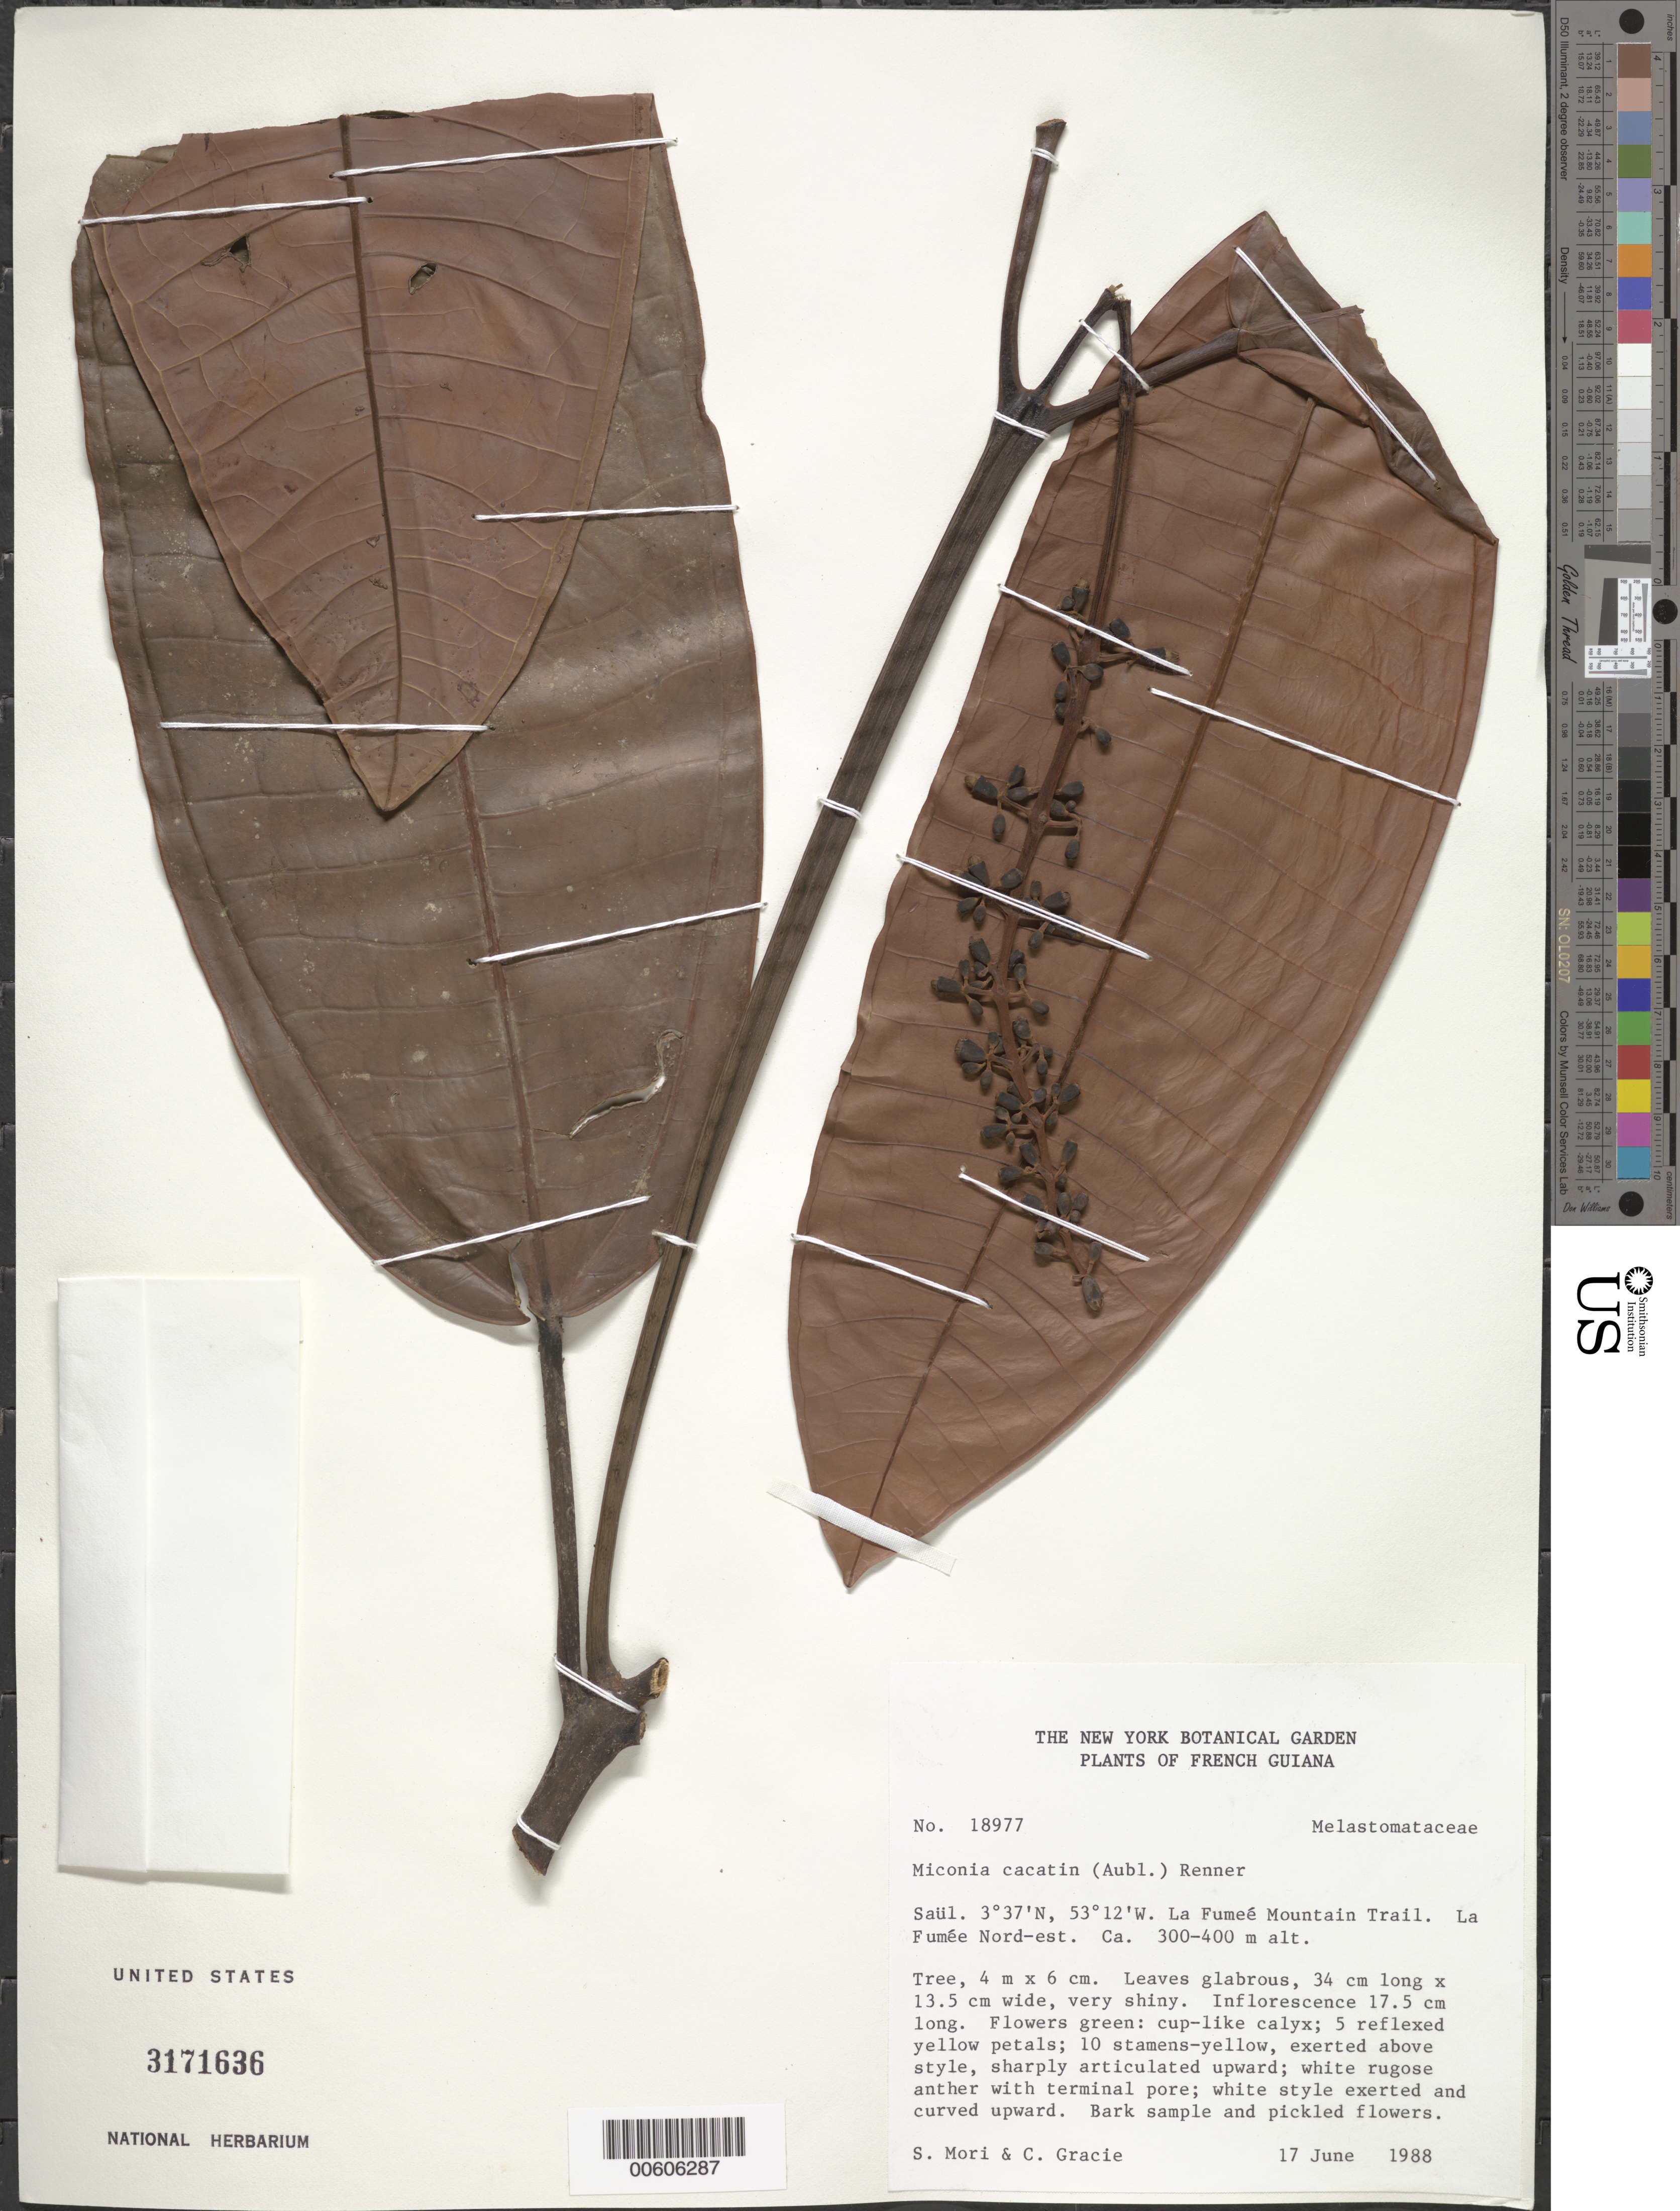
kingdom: Plantae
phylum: Tracheophyta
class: Magnoliopsida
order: Myrtales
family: Melastomataceae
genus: Miconia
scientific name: Miconia cacatin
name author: (Aubl.) S.S. Renner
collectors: S. Mori & C. A. Gracie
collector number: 18977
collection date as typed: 17-Jun-88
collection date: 1988-06-17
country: French Guiana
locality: Saül, La Fumée Mountain Trail, La Fumée Nord-est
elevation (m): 300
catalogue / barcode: US 3171636